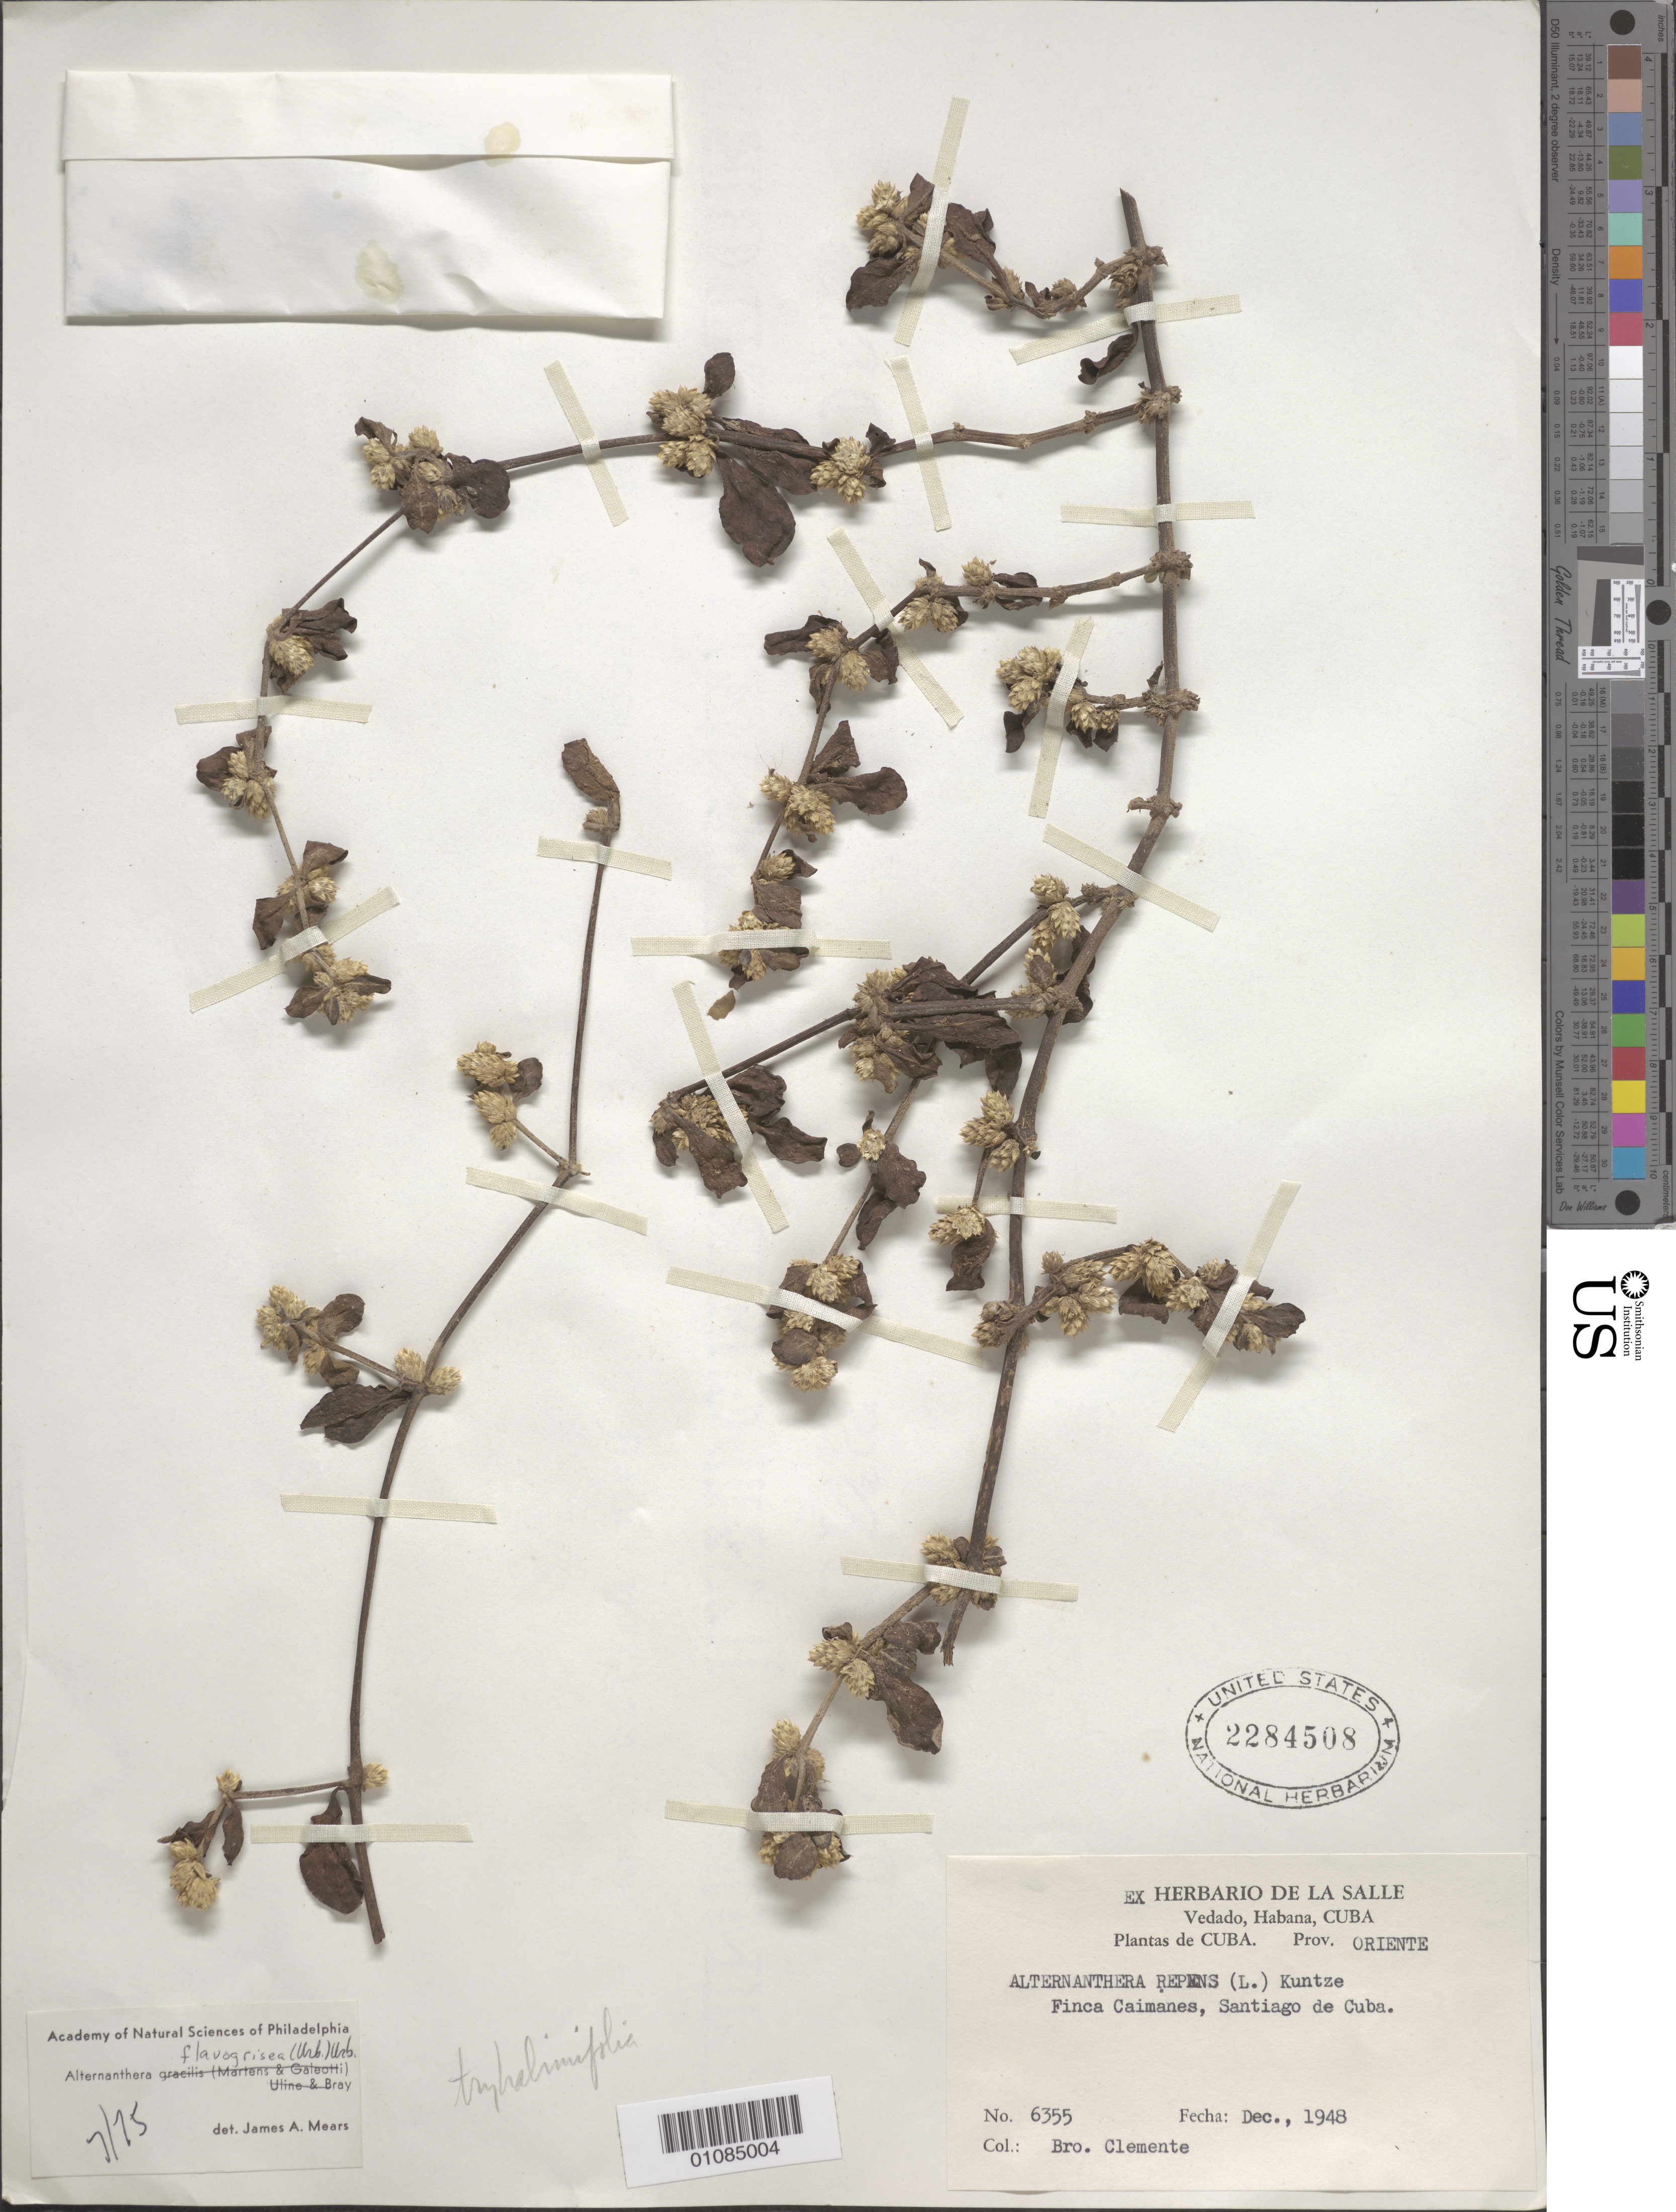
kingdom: Plantae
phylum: Tracheophyta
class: Magnoliopsida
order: Caryophyllales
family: Amaranthaceae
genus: Alternanthera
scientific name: Alternanthera flavogrisea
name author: Urb.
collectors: -- Clemente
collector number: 6355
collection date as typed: Dec 1948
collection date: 1948-12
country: Cuba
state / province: Santiago de Cuba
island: Cuba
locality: Oriente Santiago de Cuba, Finca Caimanes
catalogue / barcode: US 2284508